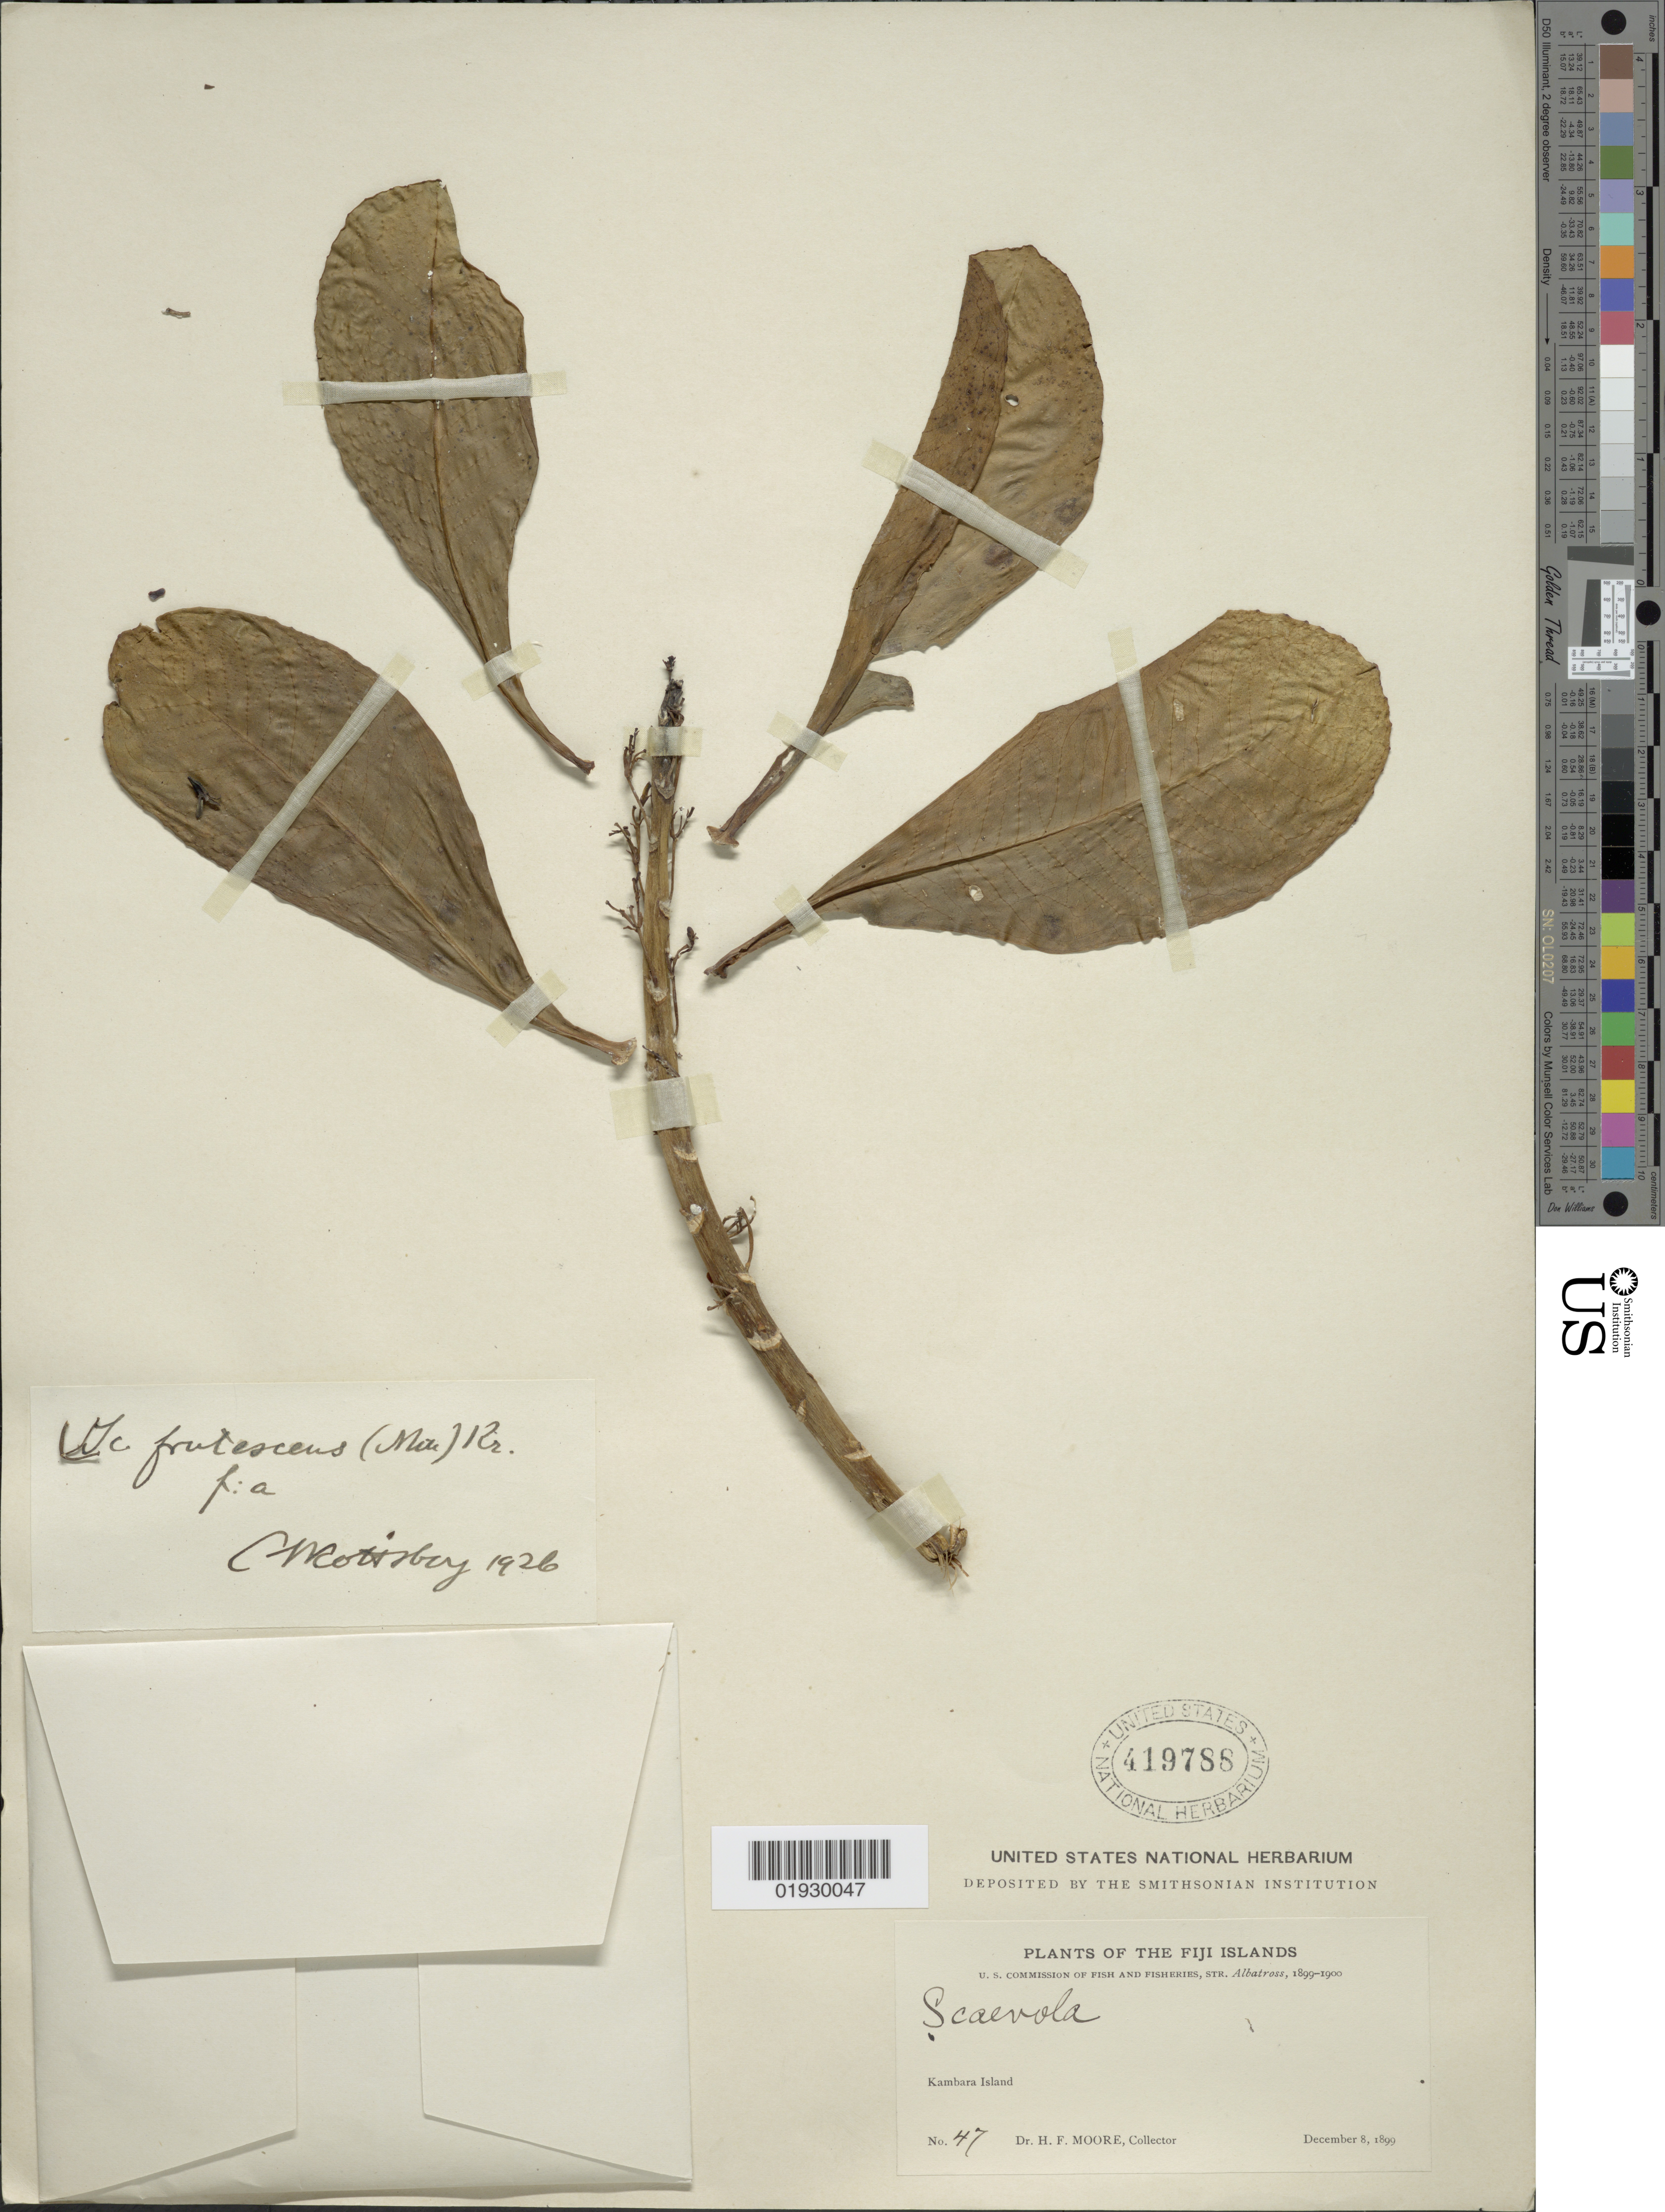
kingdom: Plantae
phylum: Tracheophyta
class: Magnoliopsida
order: Asterales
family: Goodeniaceae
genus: Scaevola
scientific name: Scaevola taccada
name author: (Gaertn.) Roxb.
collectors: H. F. Moore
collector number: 47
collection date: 1899-12-08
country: Fiji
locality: Kambara Island.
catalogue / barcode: US 419788